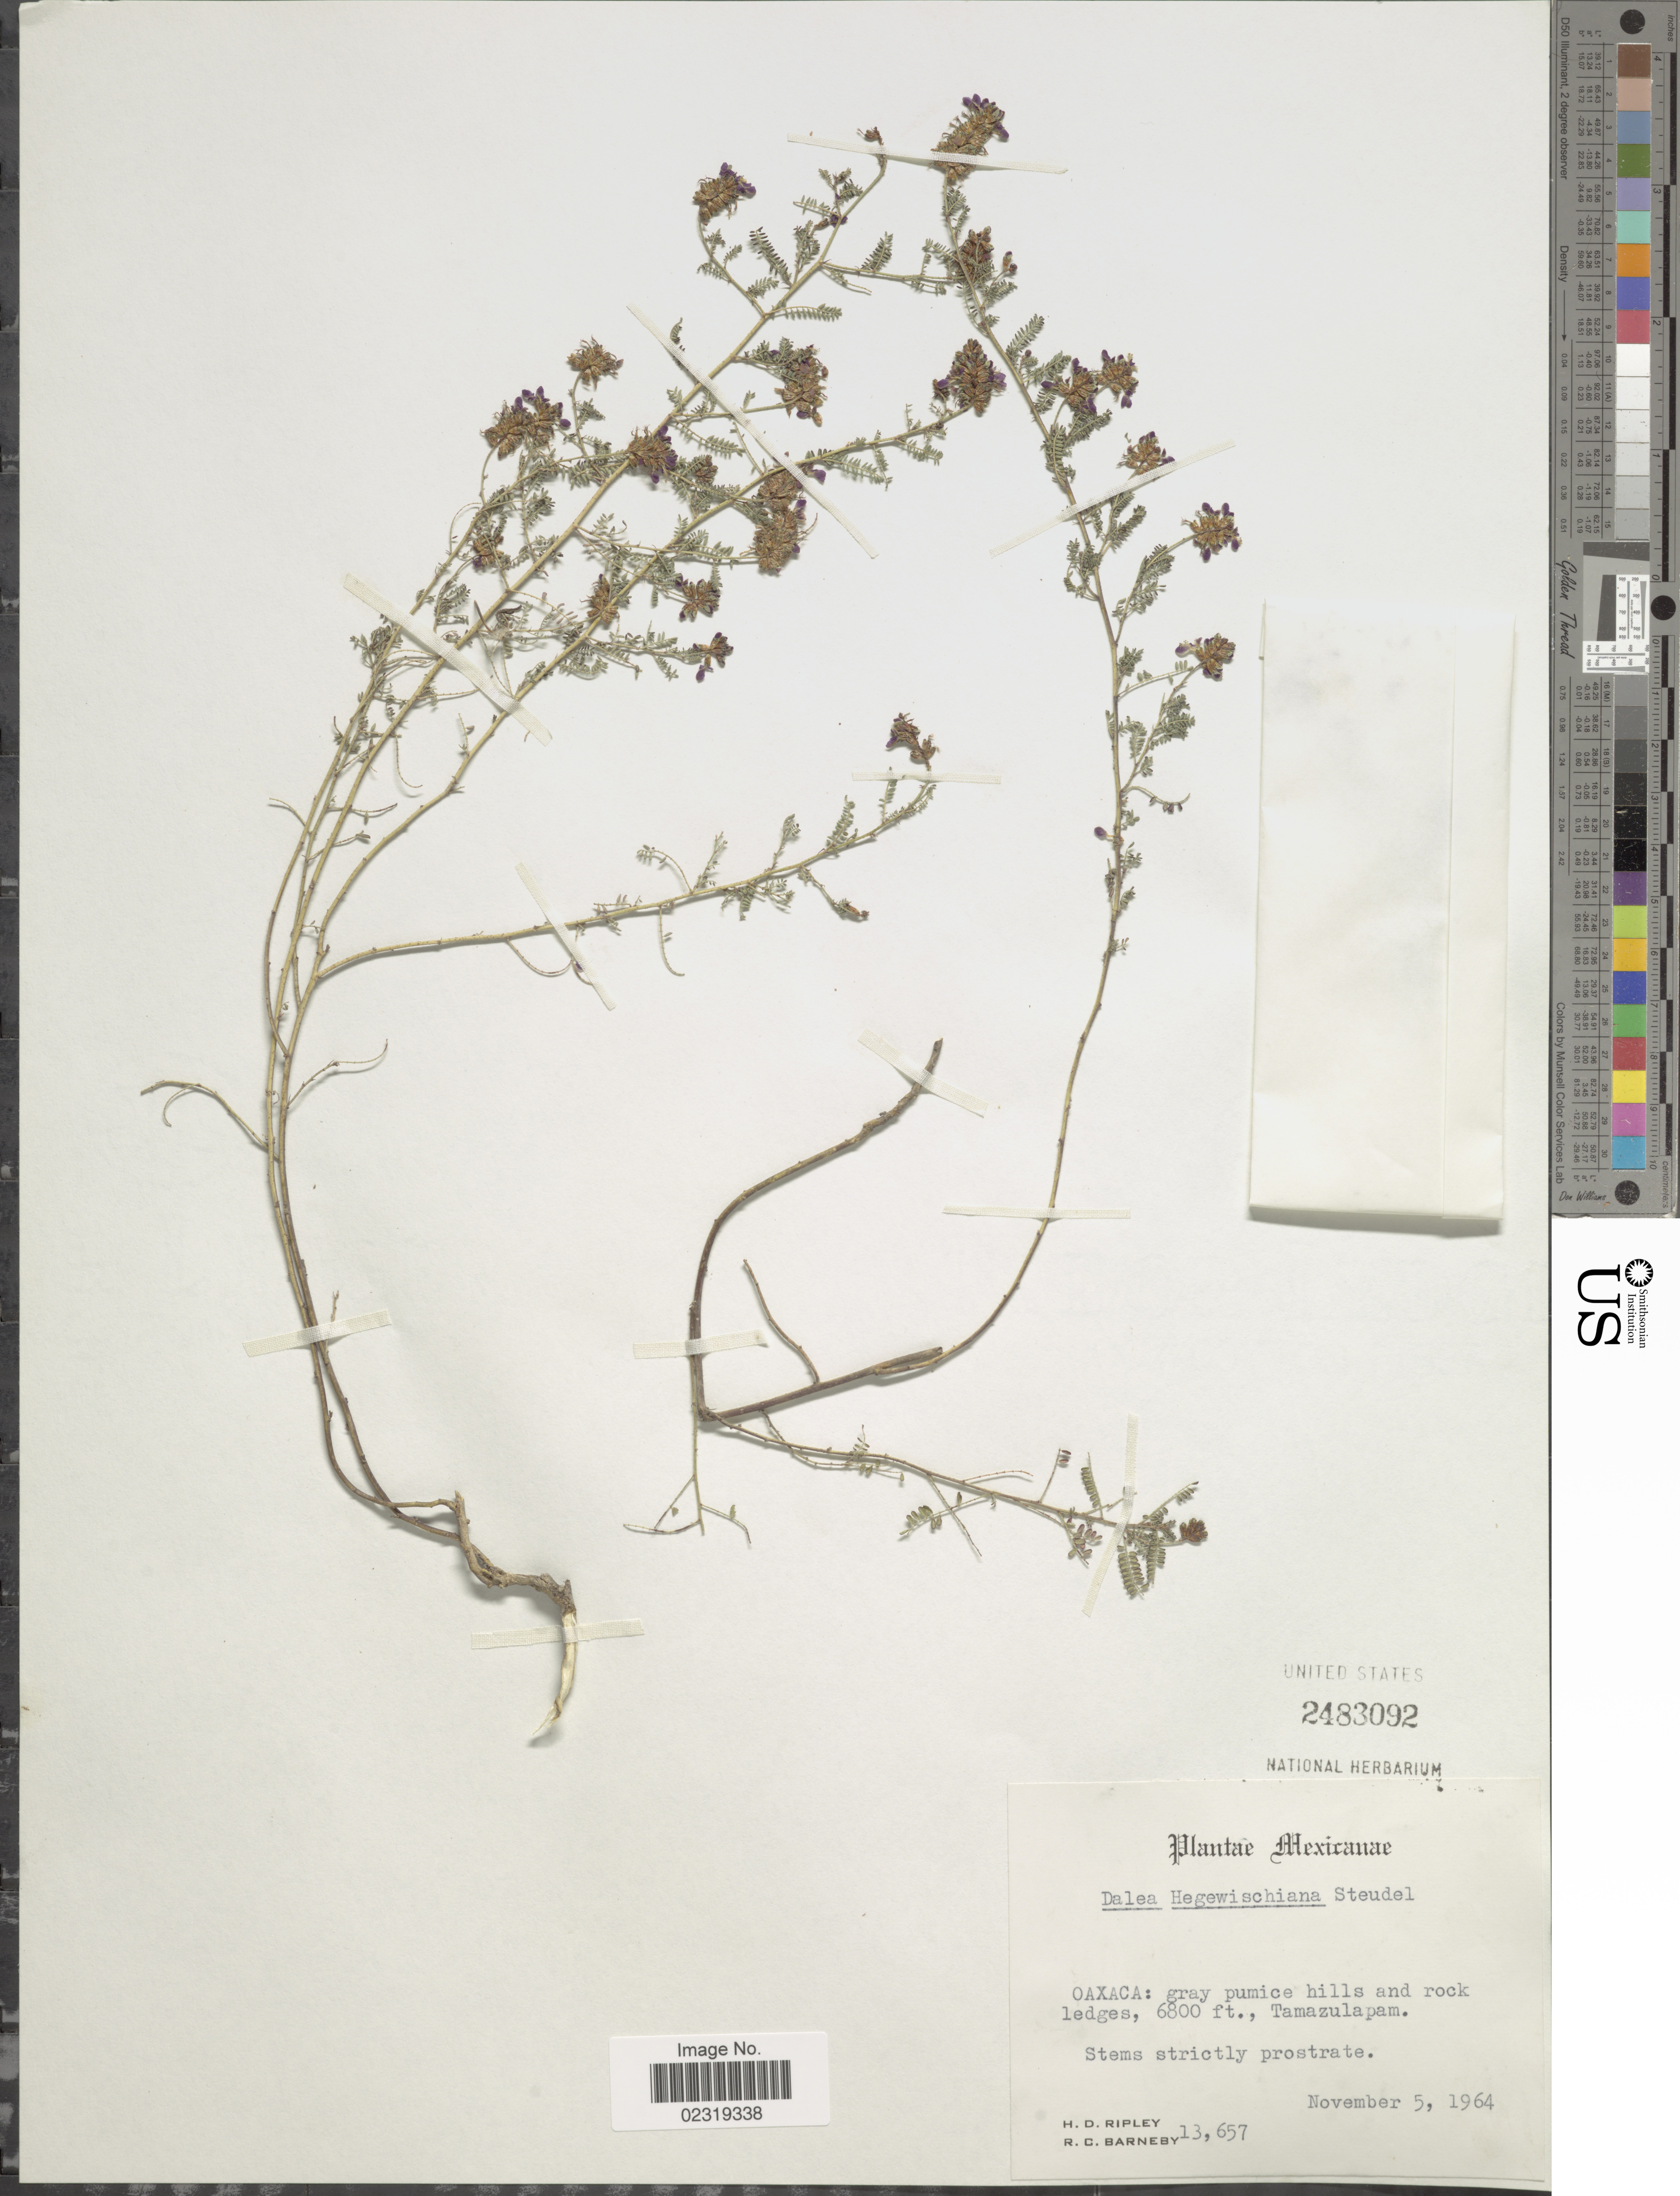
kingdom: Plantae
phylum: Tracheophyta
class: Magnoliopsida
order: Fabales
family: Fabaceae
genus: Dalea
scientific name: Dalea hegewischiana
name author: Steud.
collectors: H. Ripley & R. C. Barneby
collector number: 13657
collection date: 1964-11-05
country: Mexico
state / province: Oaxaca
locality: Gray pumice hills and rock ledges, Tamazulapam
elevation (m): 2073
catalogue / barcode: US 2483092